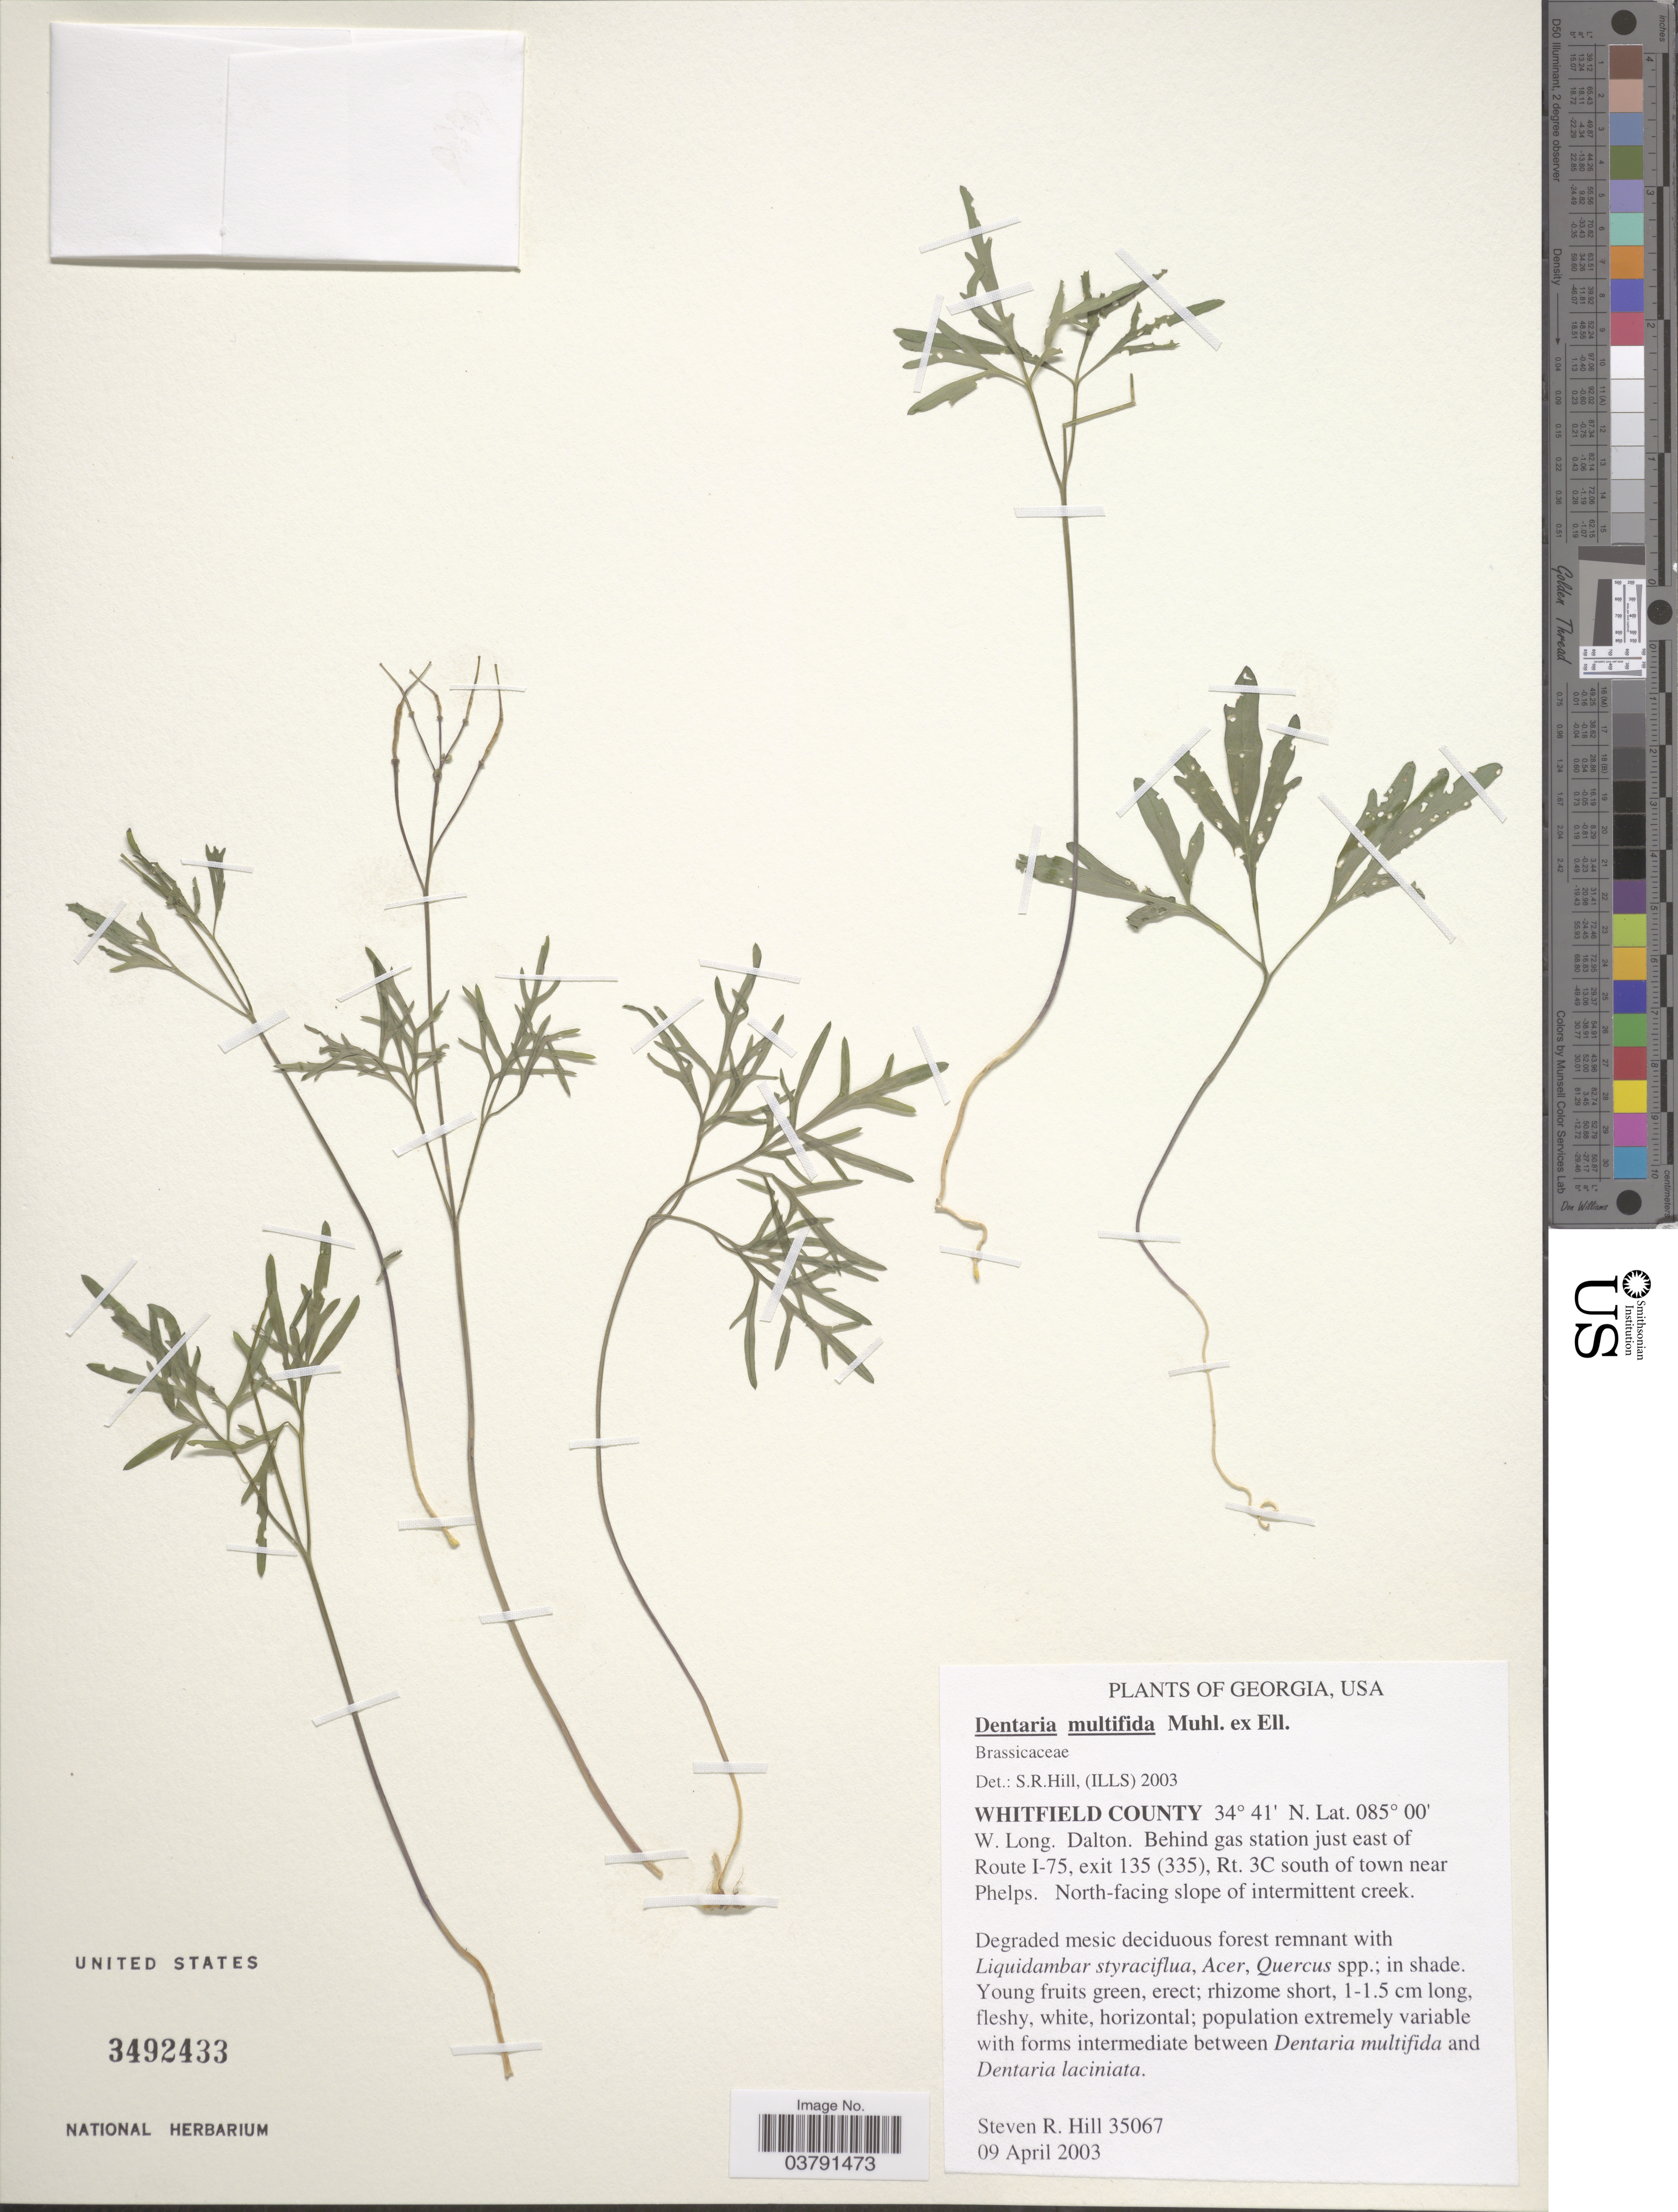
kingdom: Plantae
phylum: Tracheophyta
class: Magnoliopsida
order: Brassicales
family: Brassicaceae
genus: Dentaria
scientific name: Dentaria multifida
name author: Muhl. ex Elliott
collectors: S. R. Hill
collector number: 35067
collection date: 2003-04-09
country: United States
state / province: Georgia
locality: Whitfield County. Dalton. Behind gas station just east of Route I-75, exit 135 (335), Rt. 3C south of town near Phelps. North-facing slope of intermittent creek.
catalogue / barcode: US 3492433